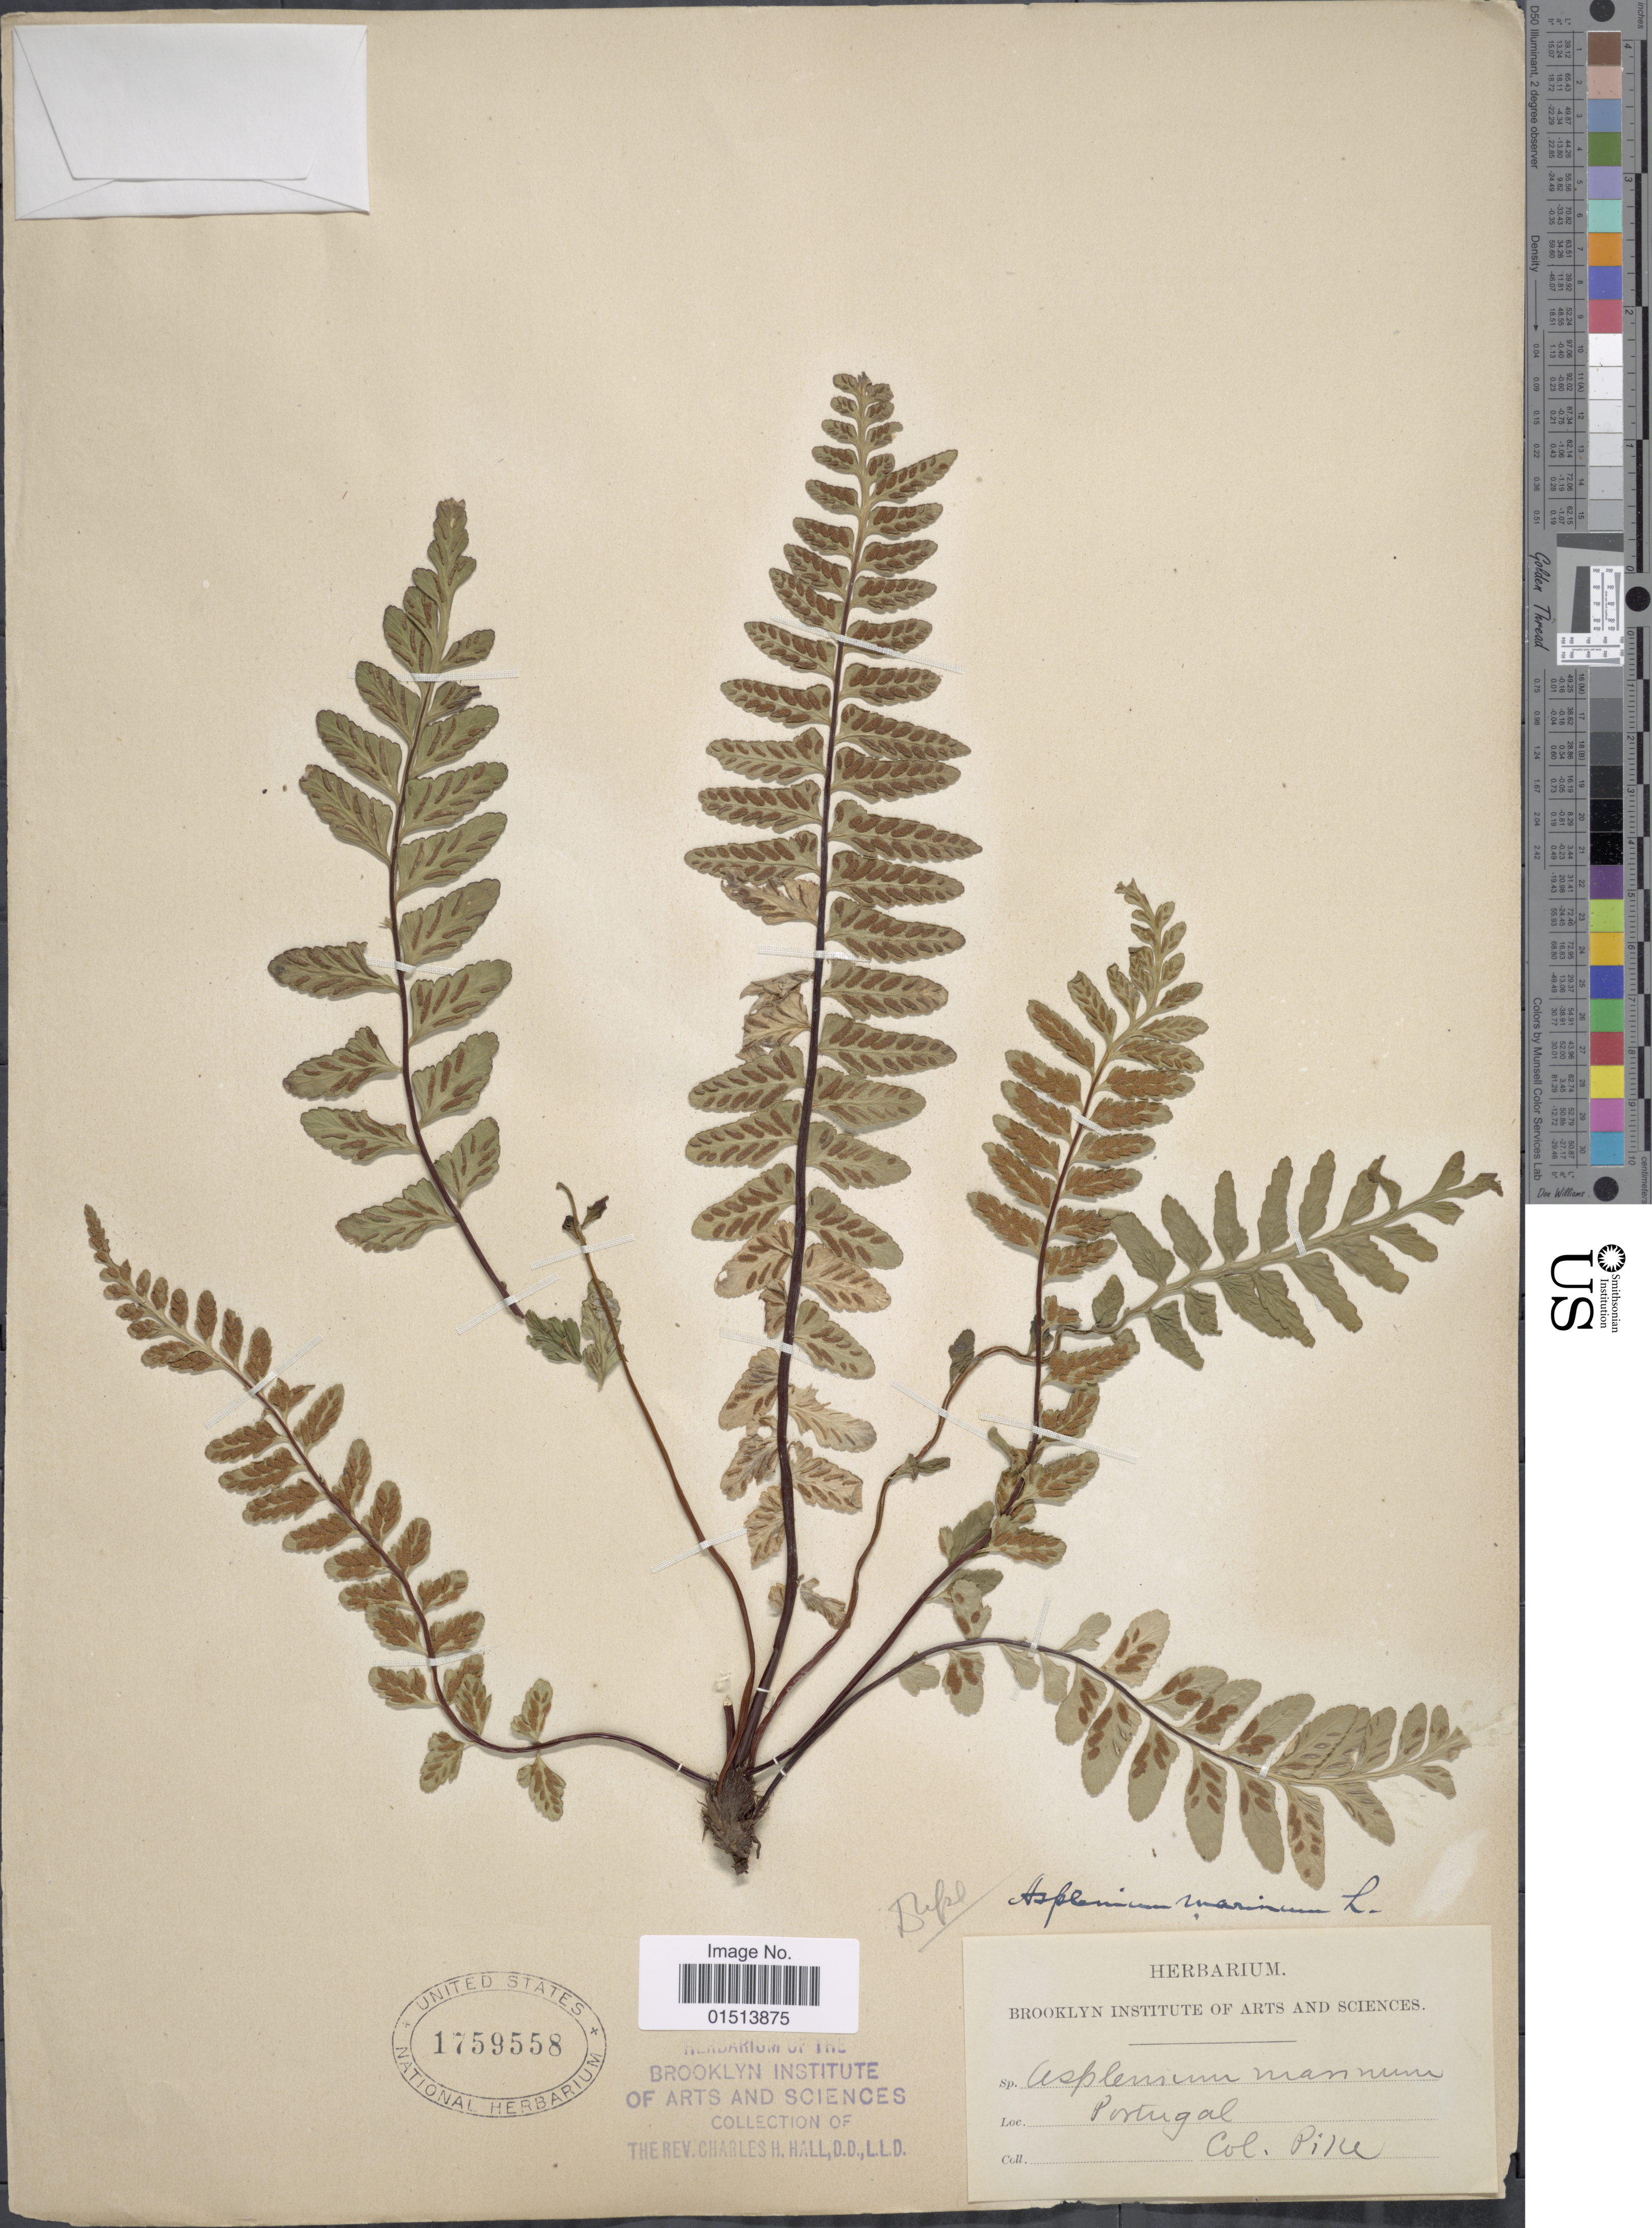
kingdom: Plantae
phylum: Tracheophyta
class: Polypodiopsida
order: Polypodiales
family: Aspleniaceae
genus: Asplenium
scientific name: Asplenium marinum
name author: L.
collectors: Pike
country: Portugal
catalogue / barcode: US 1759558